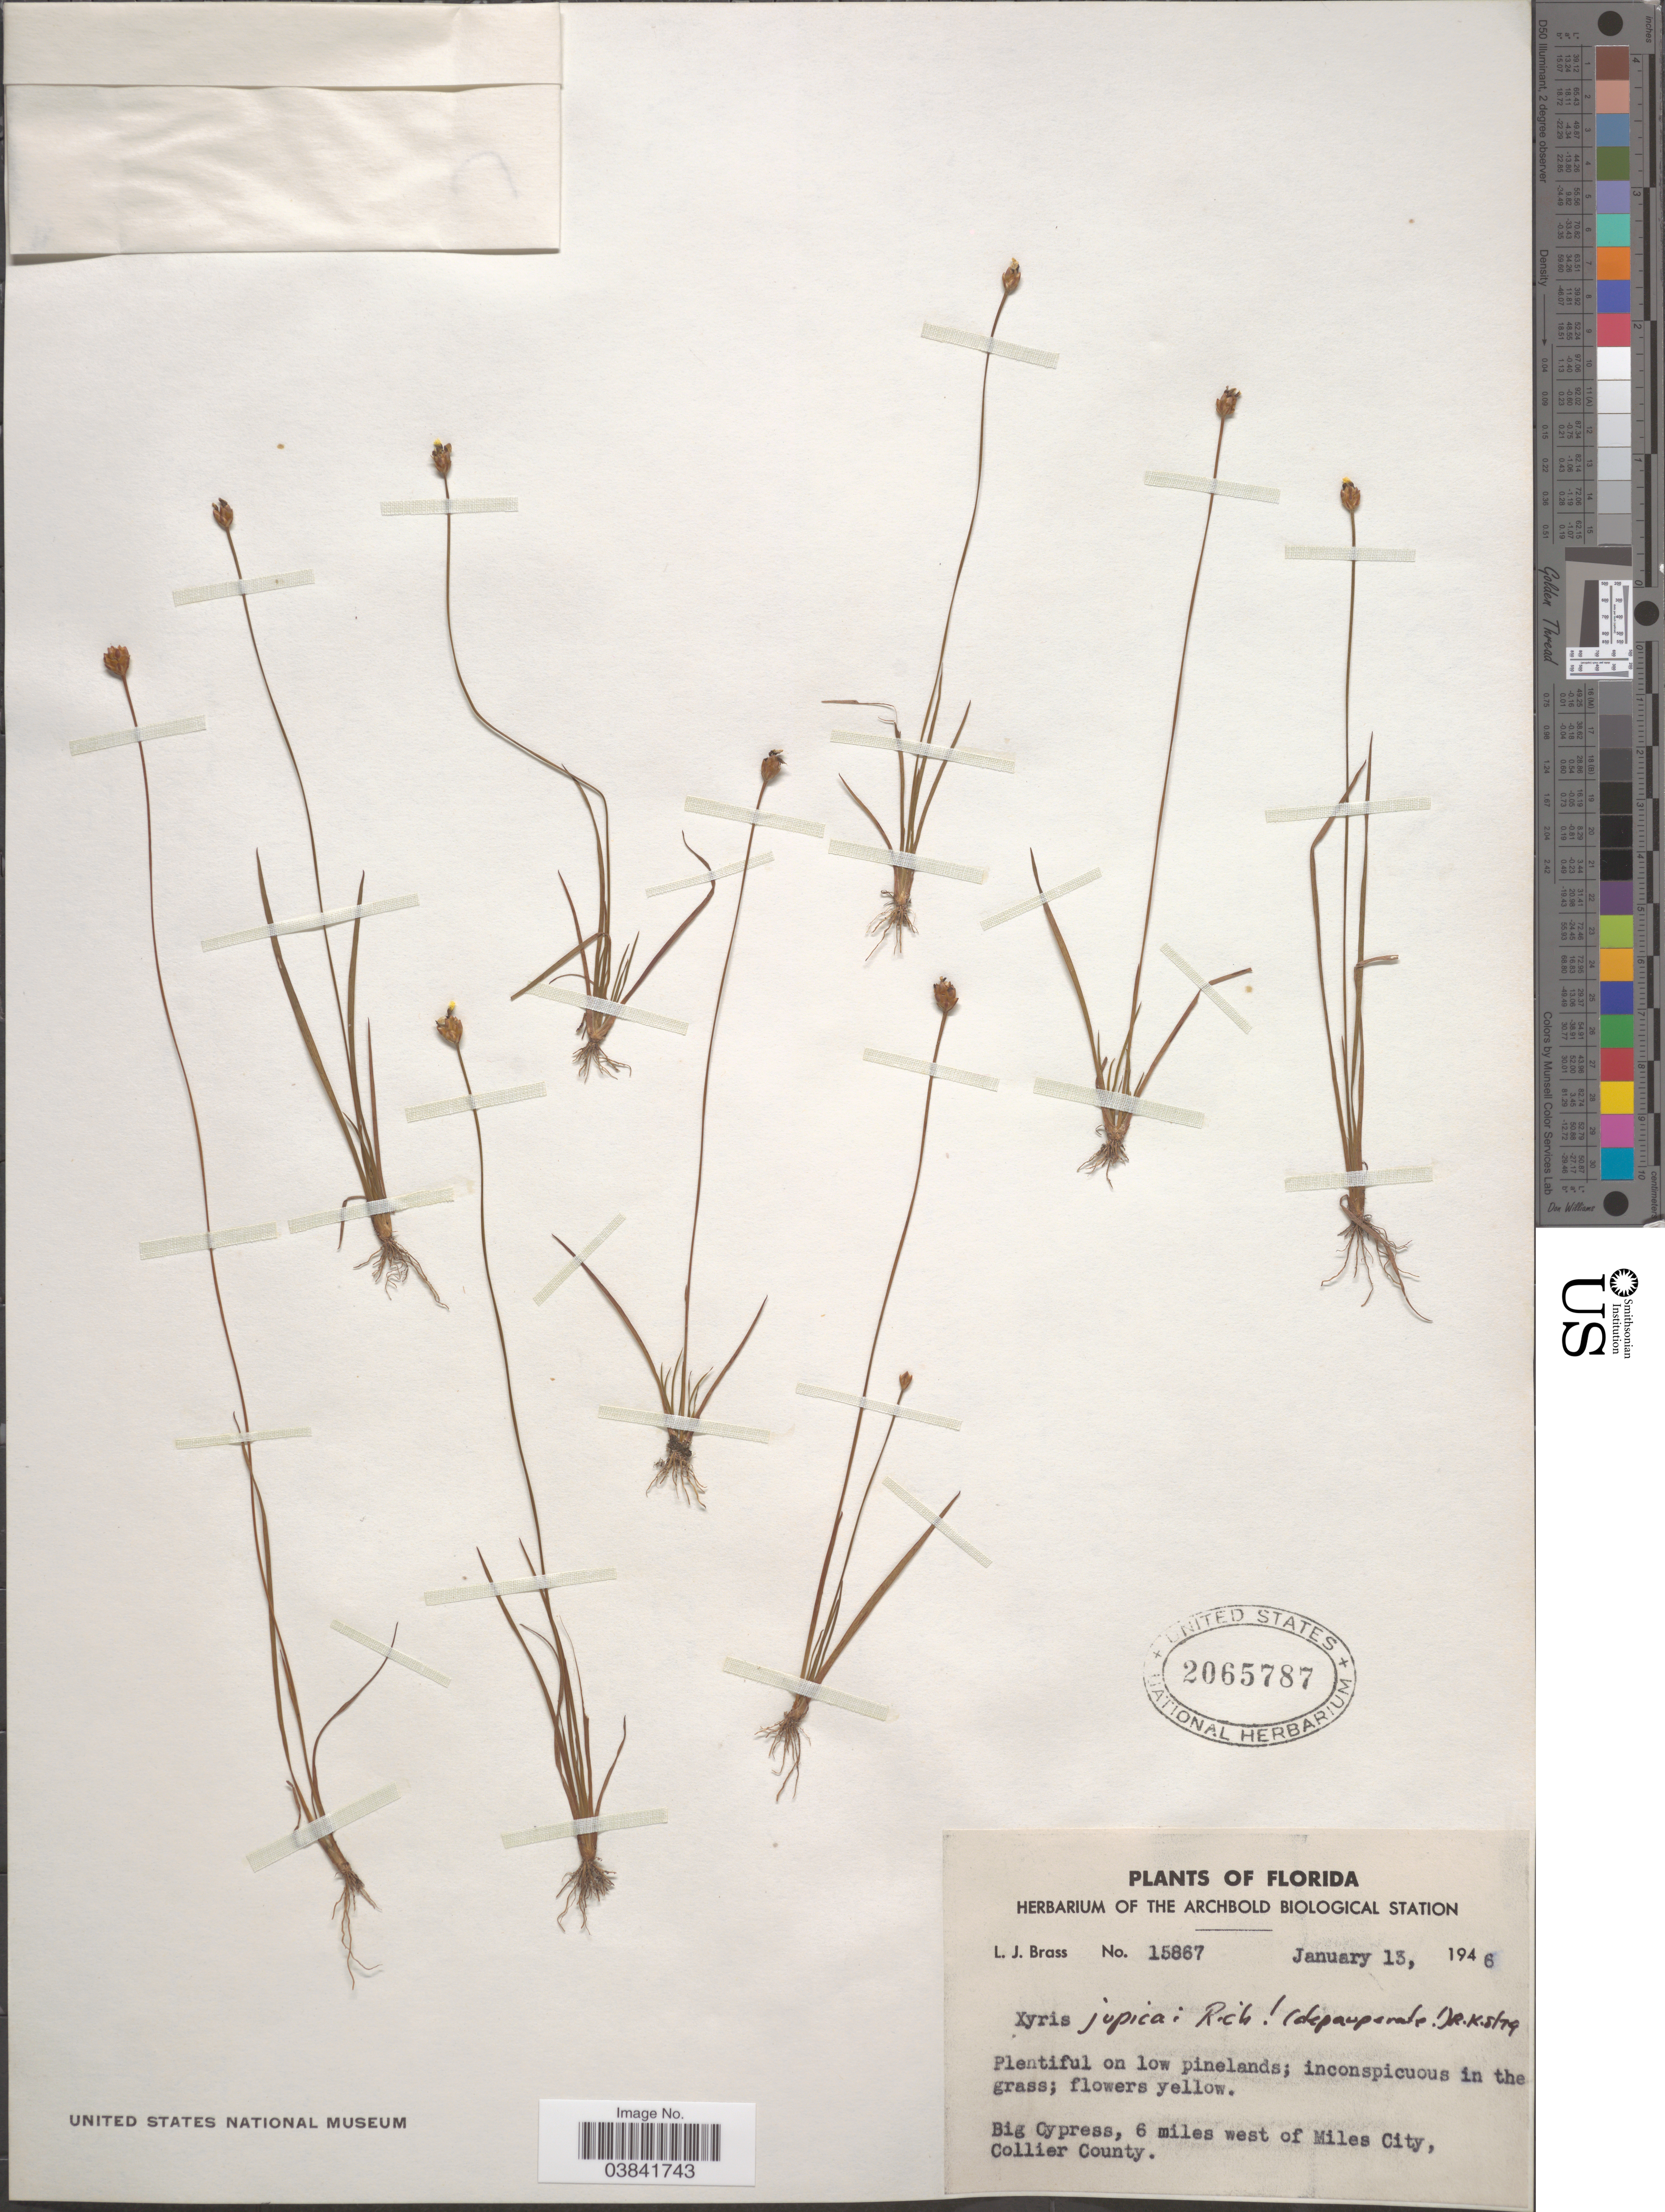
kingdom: Plantae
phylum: Tracheophyta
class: Liliopsida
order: Poales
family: Xyridaceae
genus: Xyris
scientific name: Xyris jupicai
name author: Rich.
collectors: L. J. Brass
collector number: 15867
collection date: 1946-01-13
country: United States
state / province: Florida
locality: Big Cypress, 6 miles west of Miles City, Collier County.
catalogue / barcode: US 2065787